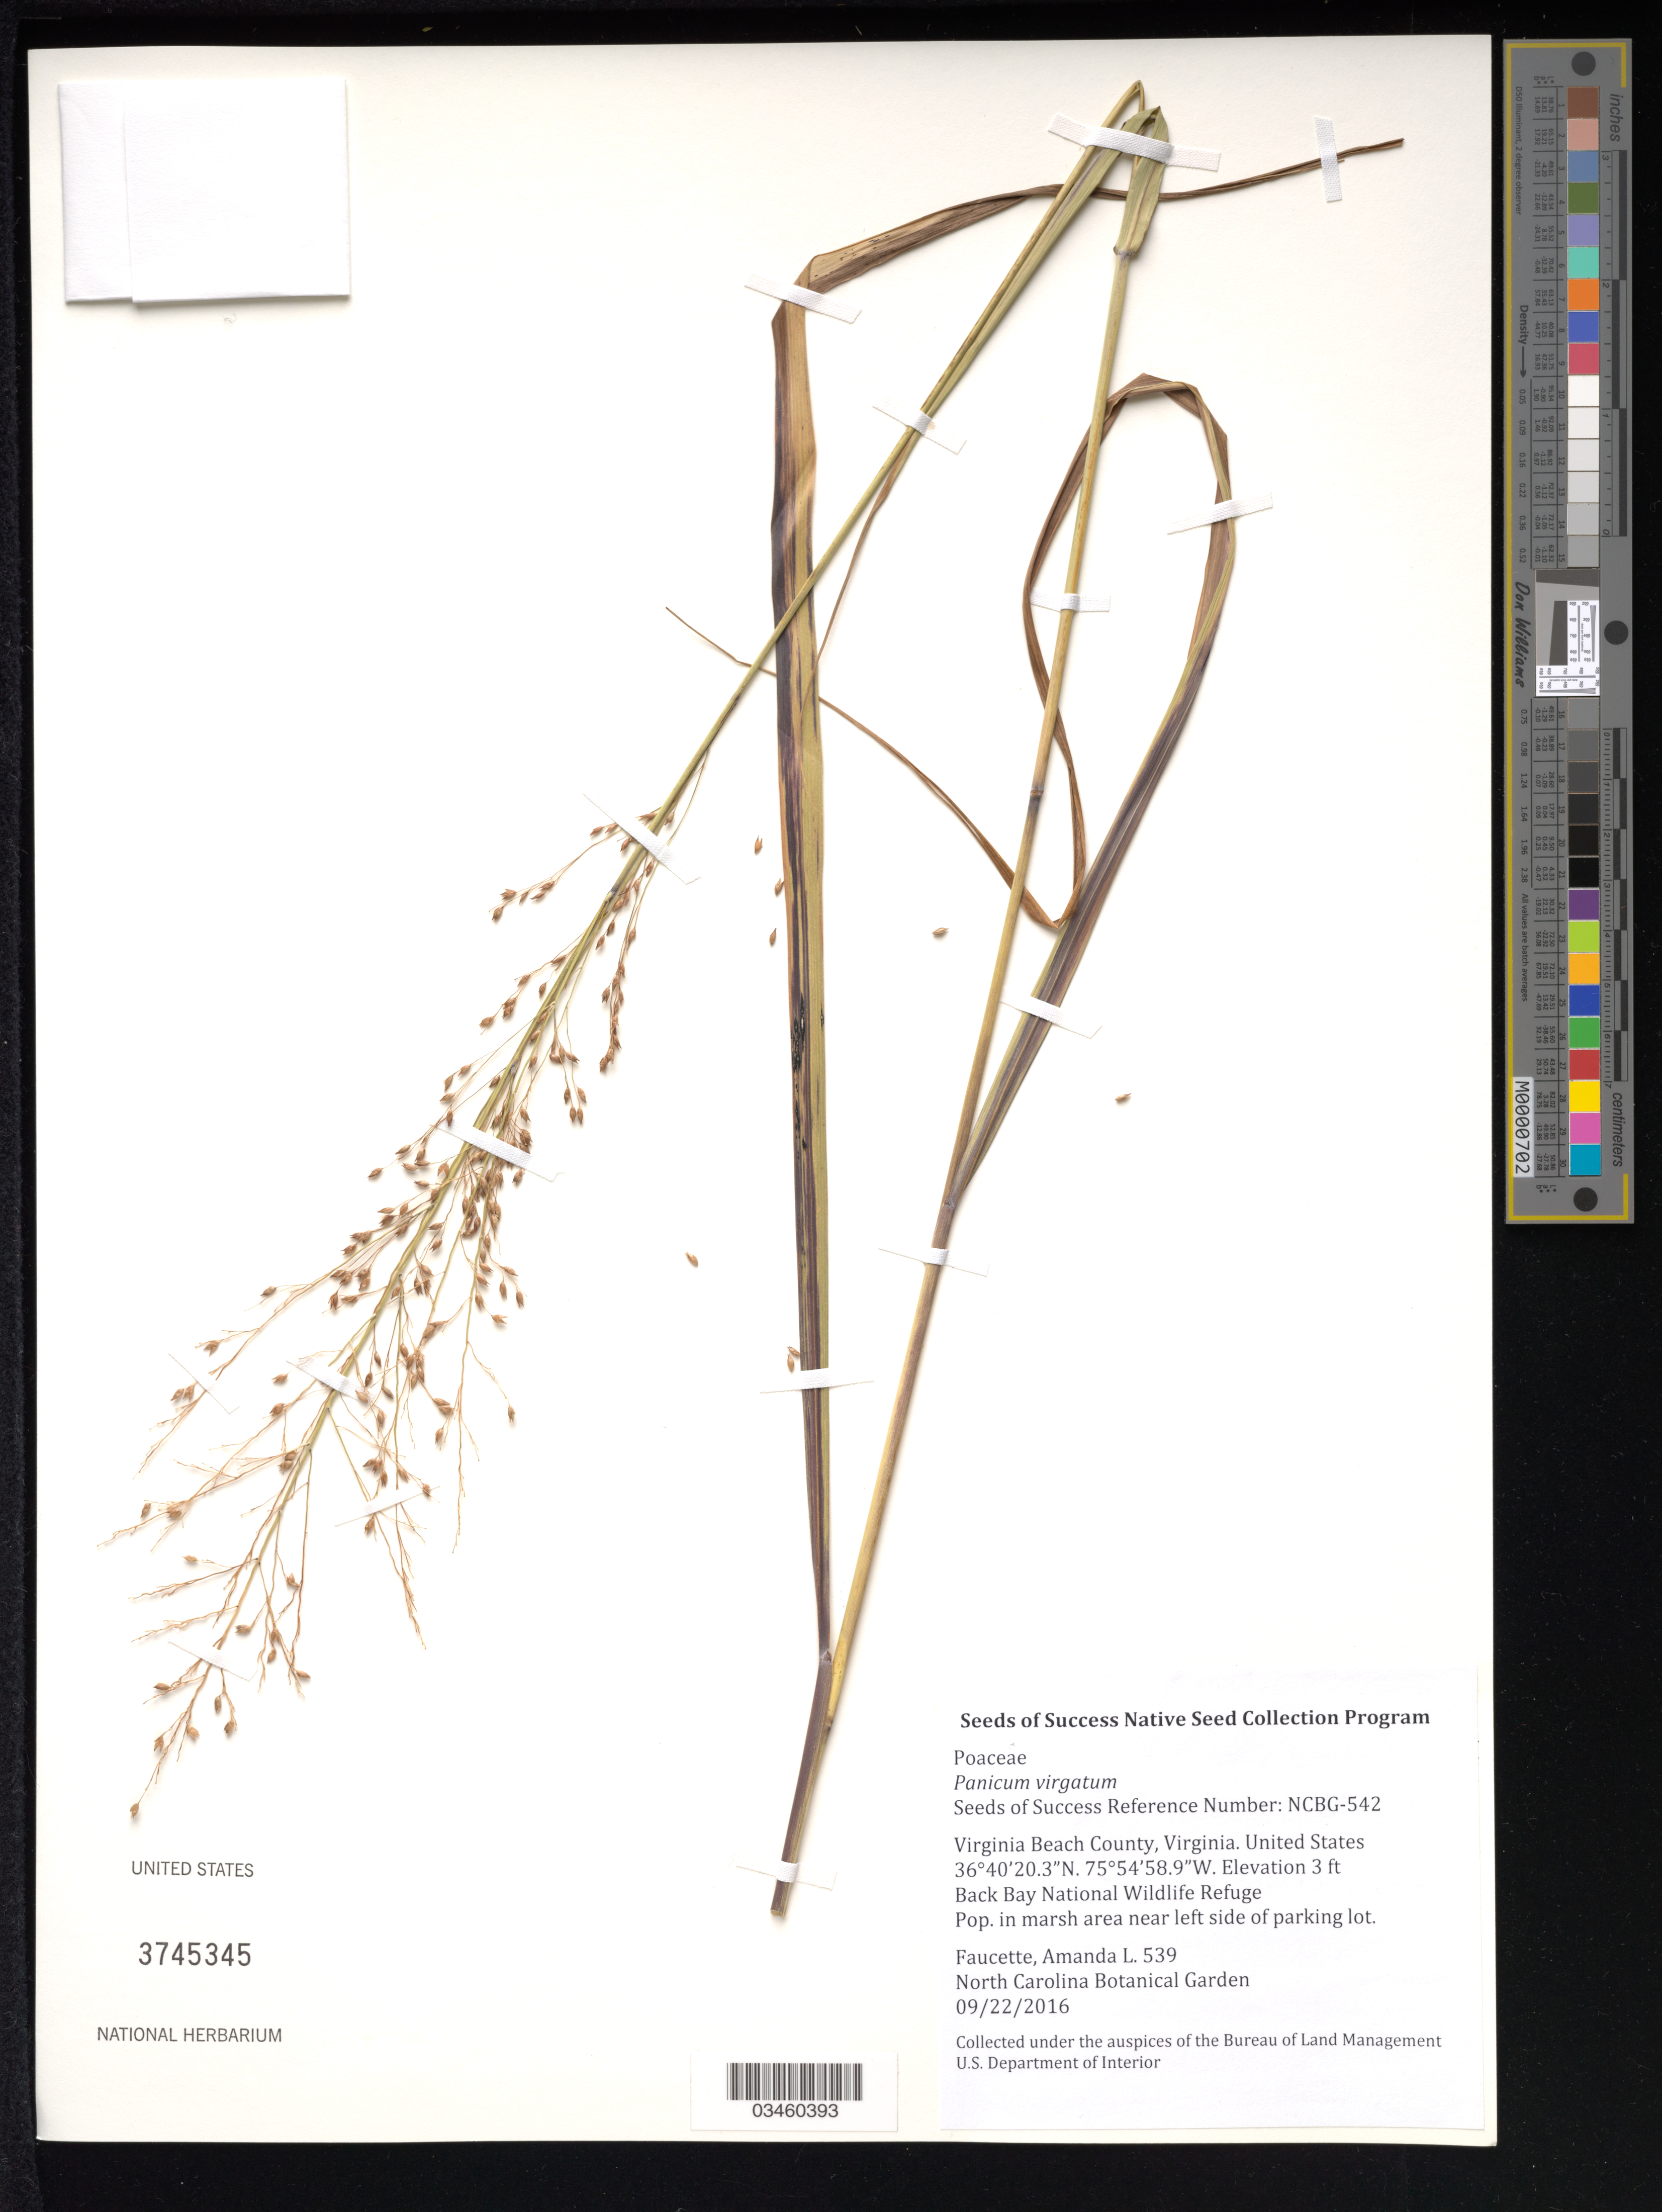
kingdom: Plantae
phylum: Tracheophyta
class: Liliopsida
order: Poales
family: Poaceae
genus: Panicum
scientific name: Panicum virgatum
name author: L.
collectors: A. Faucette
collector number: NCBG-542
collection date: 2016-09-22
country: United States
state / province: Virginia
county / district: City of Virginia Beach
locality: Back Bay National Wildlife Refuge, Visitor Center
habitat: Brackish shrubland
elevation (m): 1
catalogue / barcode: US 3745345